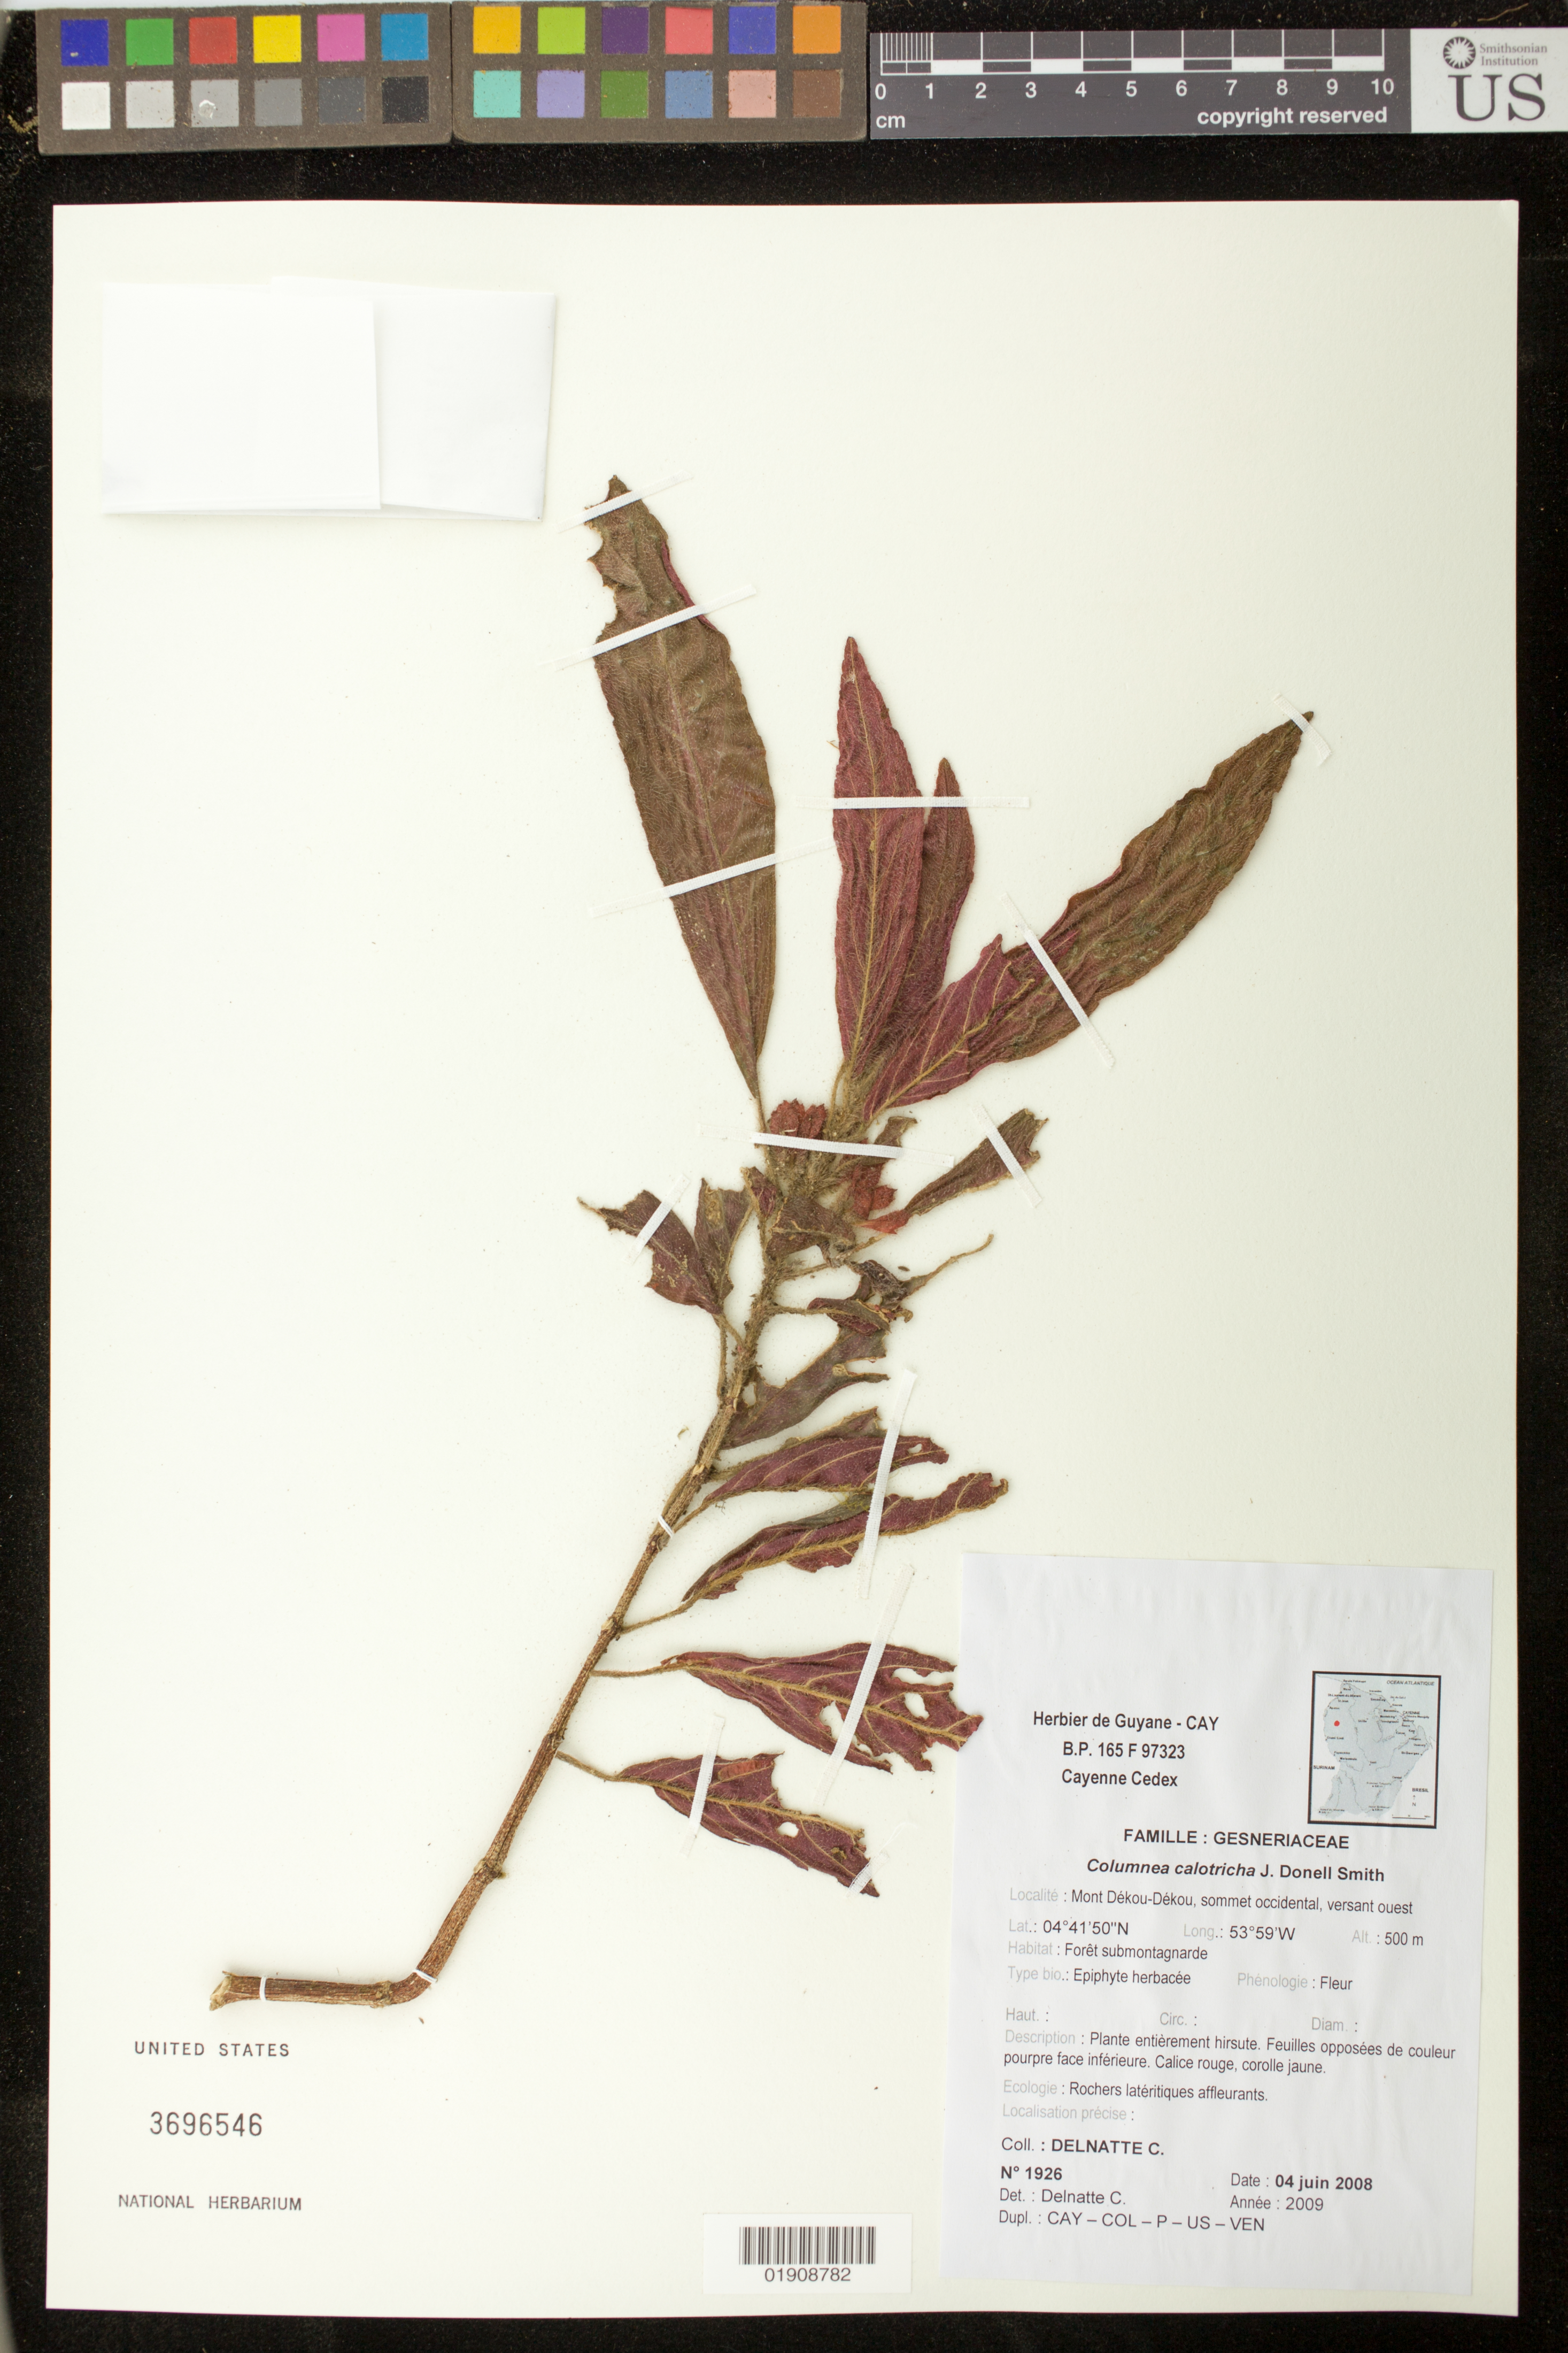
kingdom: Plantae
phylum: Tracheophyta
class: Magnoliopsida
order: Lamiales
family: Gesneriaceae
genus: Columnea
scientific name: Columnea calotricha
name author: C.V. Morton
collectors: C. Delnatte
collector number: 1926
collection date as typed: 4 June 2008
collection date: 2008-06-04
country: French Guiana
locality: Mont Dekou-Dekou, sommet oriental versant ouest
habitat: foret submontagnarde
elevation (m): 500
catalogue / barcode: US 3696546